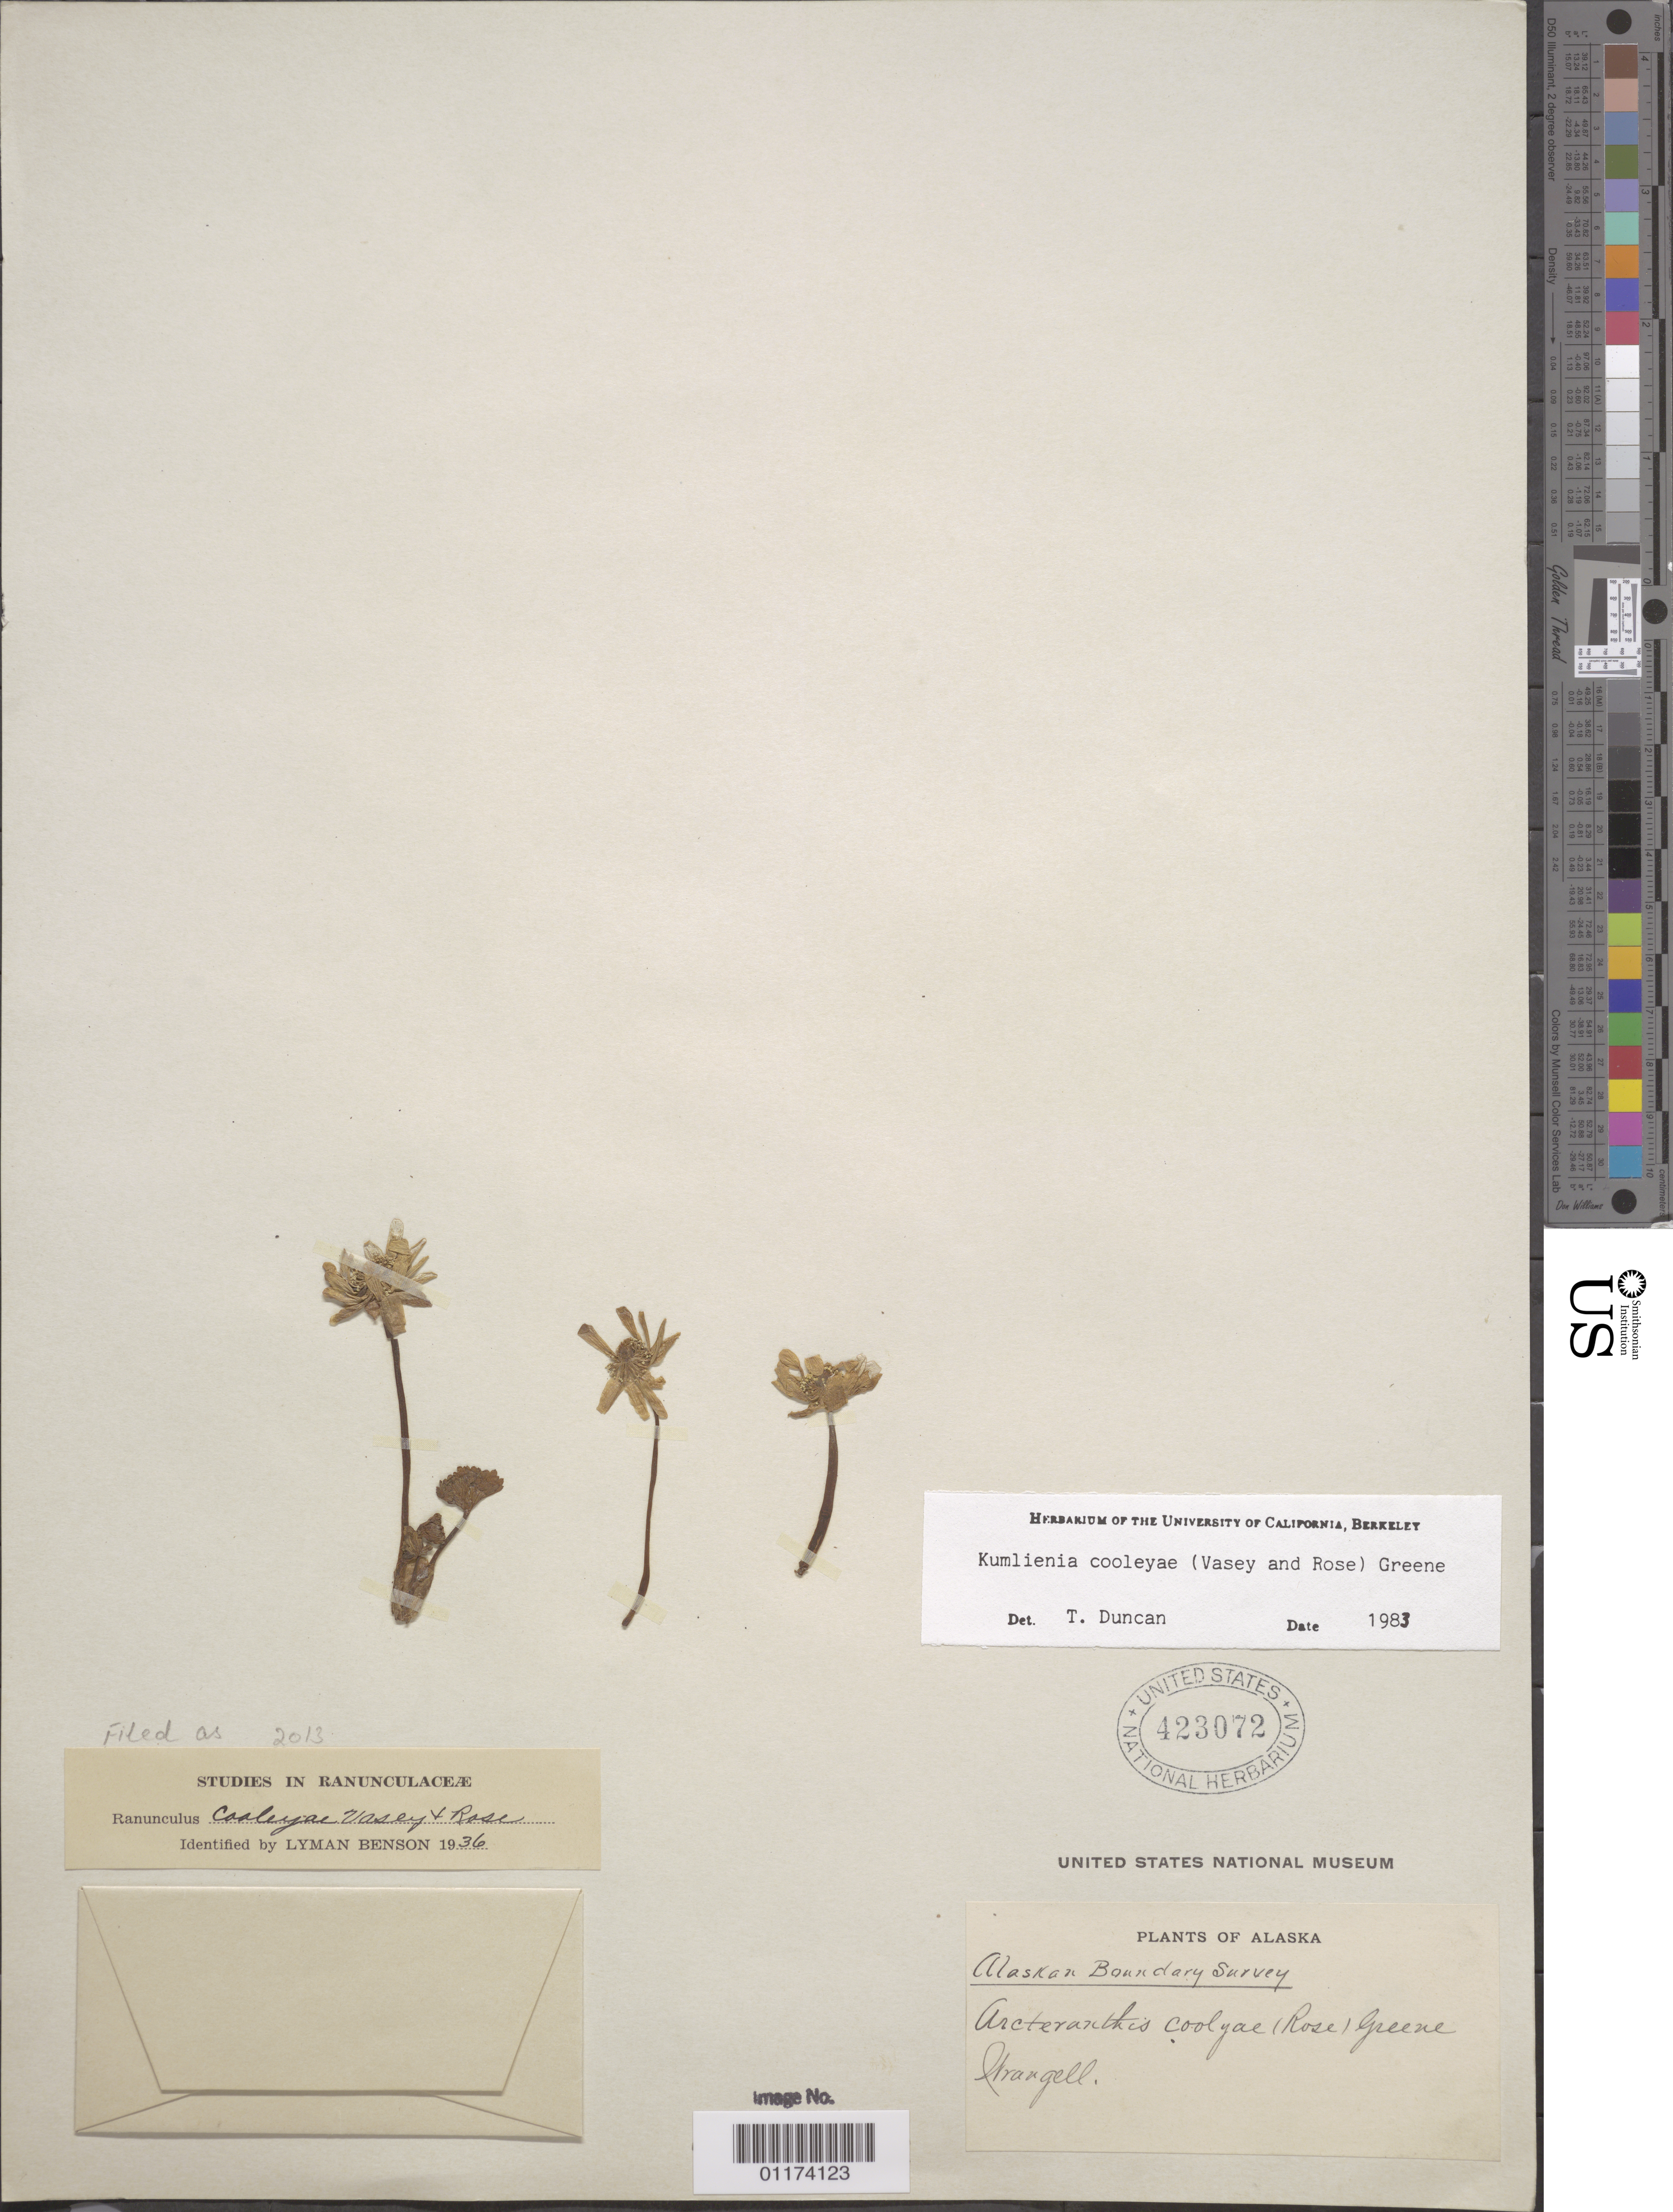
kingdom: Plantae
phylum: Tracheophyta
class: Magnoliopsida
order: Ranunculales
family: Ranunculaceae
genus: Arcteranthis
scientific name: Arcteranthis cooleyae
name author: (Vasey & Rose) Greene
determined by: Strong, M. T., (US), Smithsonian Institution - National Museum of Natural History (UNITED STATES)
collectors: F. P. Wrangell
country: United States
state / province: Alaska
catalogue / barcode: US 423072